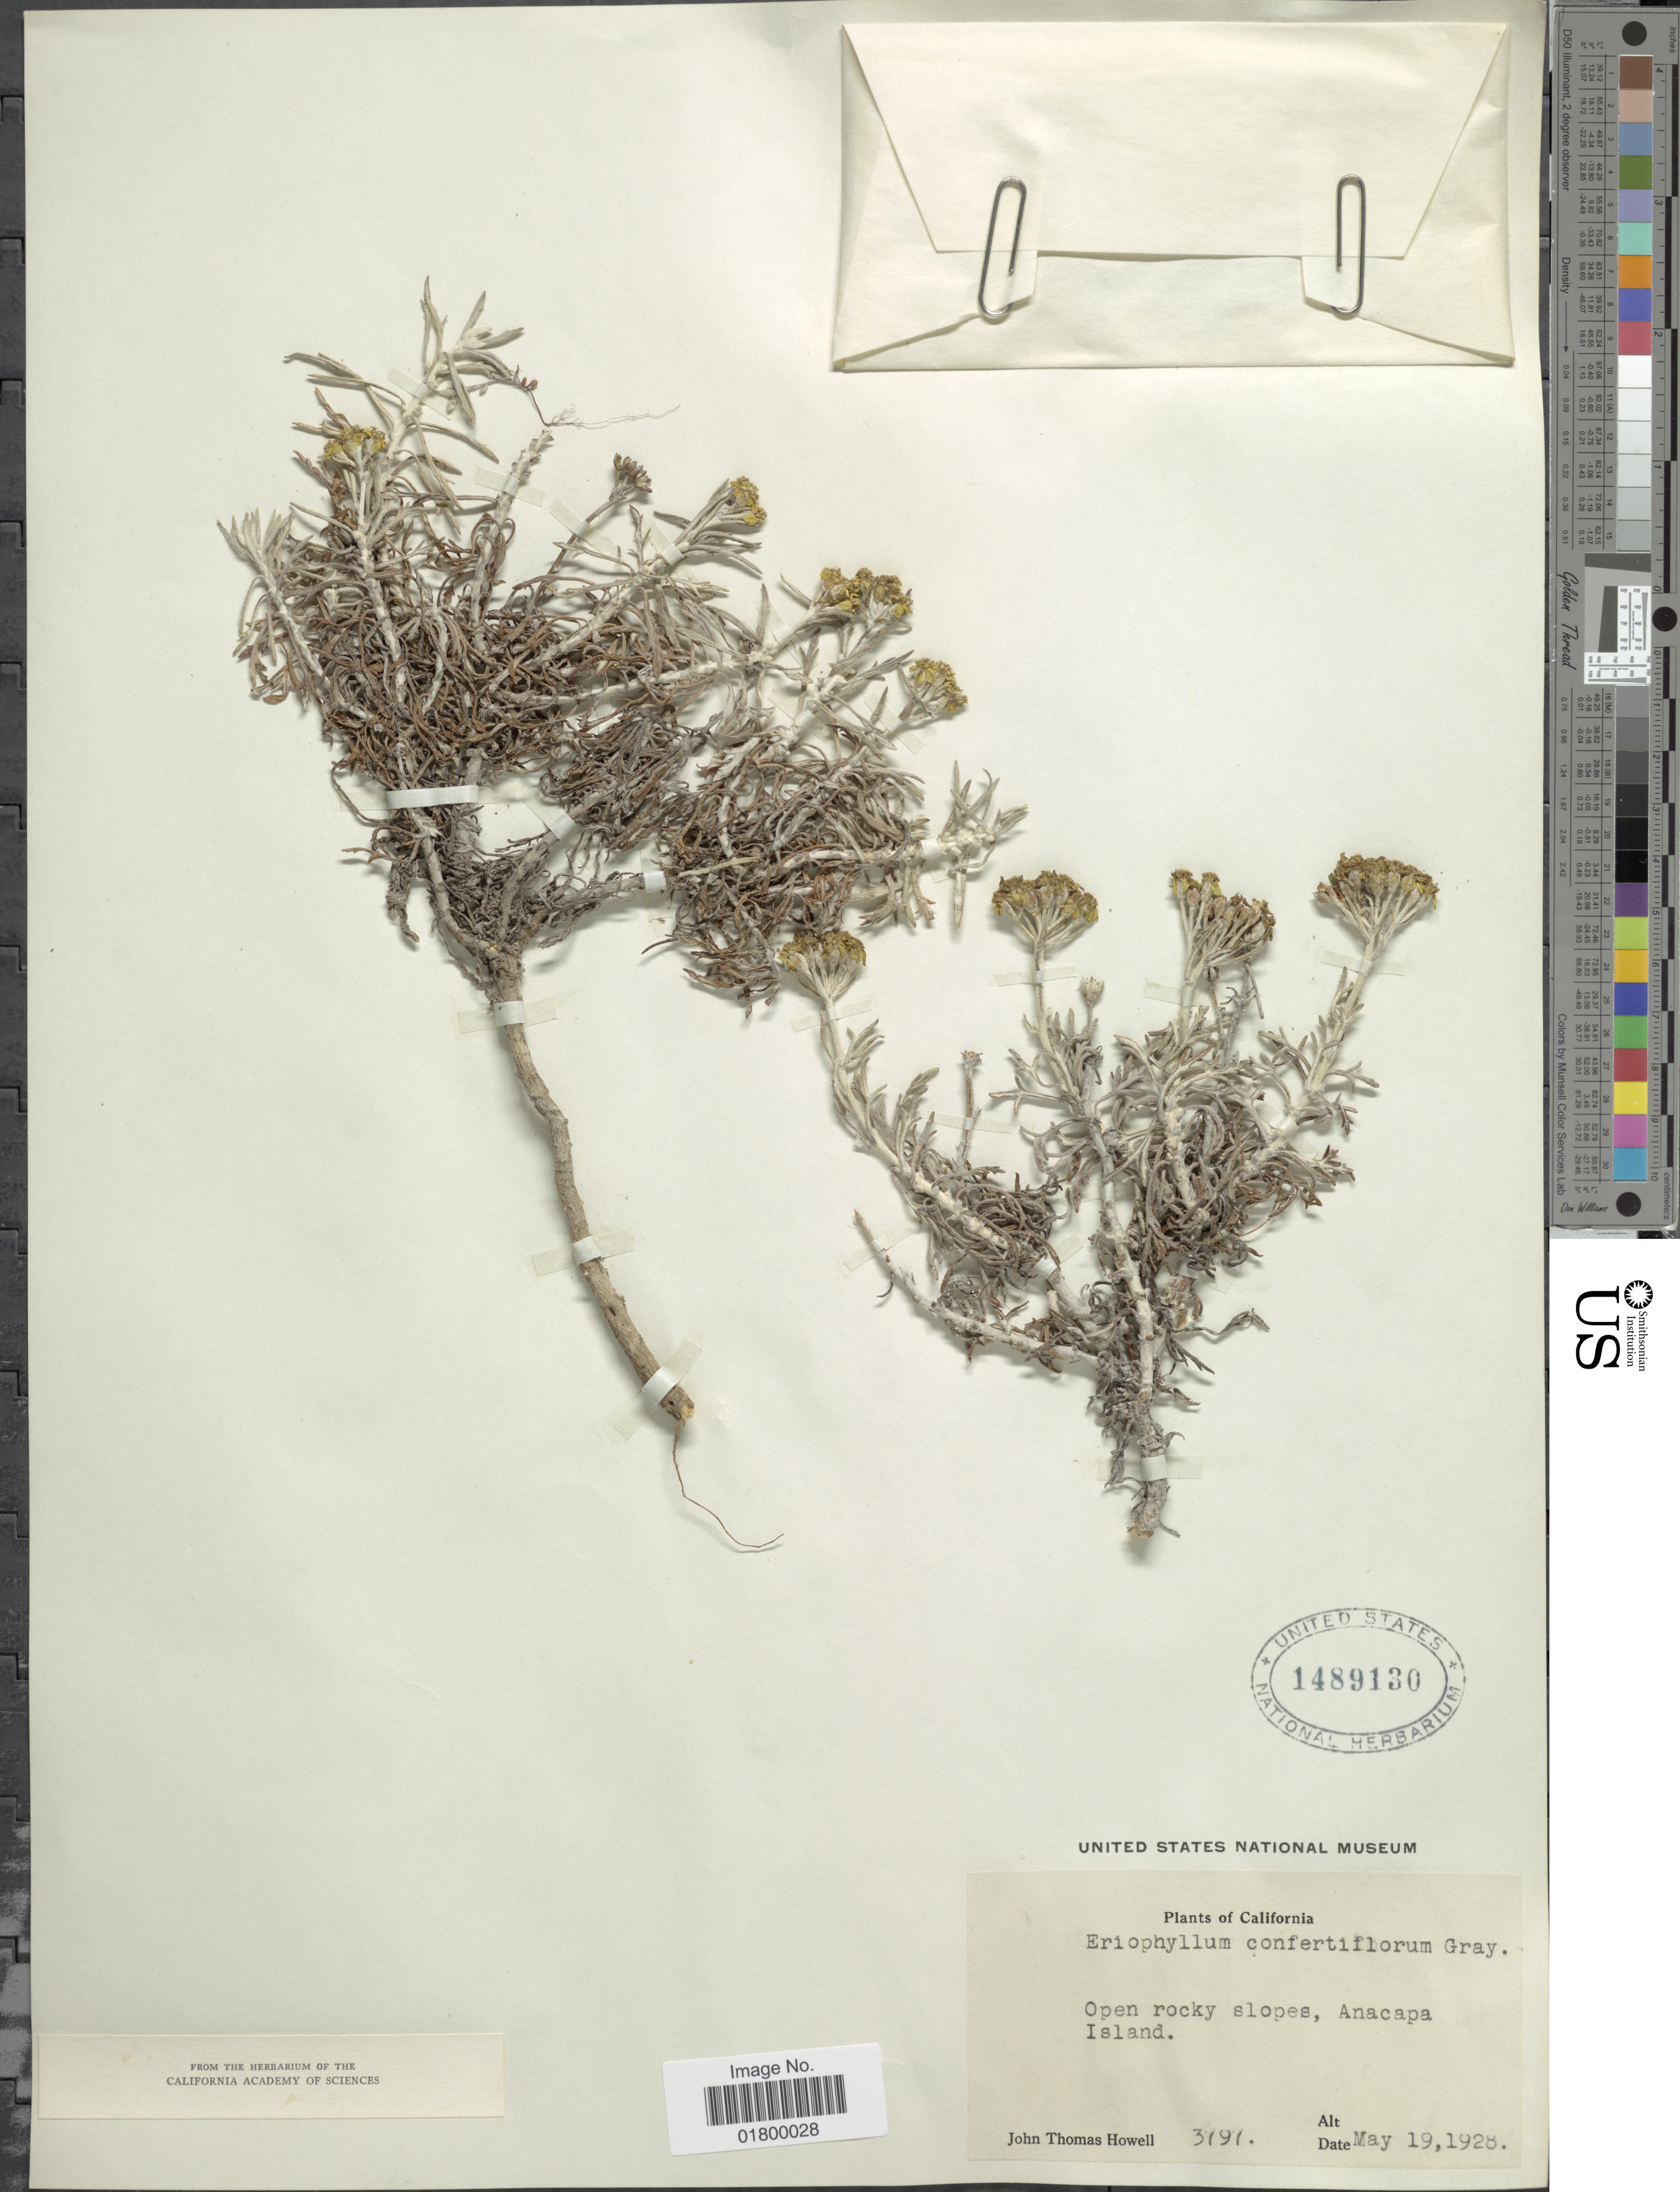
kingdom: Plantae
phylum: Tracheophyta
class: Magnoliopsida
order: Asterales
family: Asteraceae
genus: Eriophyllum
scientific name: Eriophyllum confertiflorum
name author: (DC.) A. Gray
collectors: J. T. Howell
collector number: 3797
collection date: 1928-05-19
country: United States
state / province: California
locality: Open rocky slopes, Anacapa Island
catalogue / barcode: US 1489130